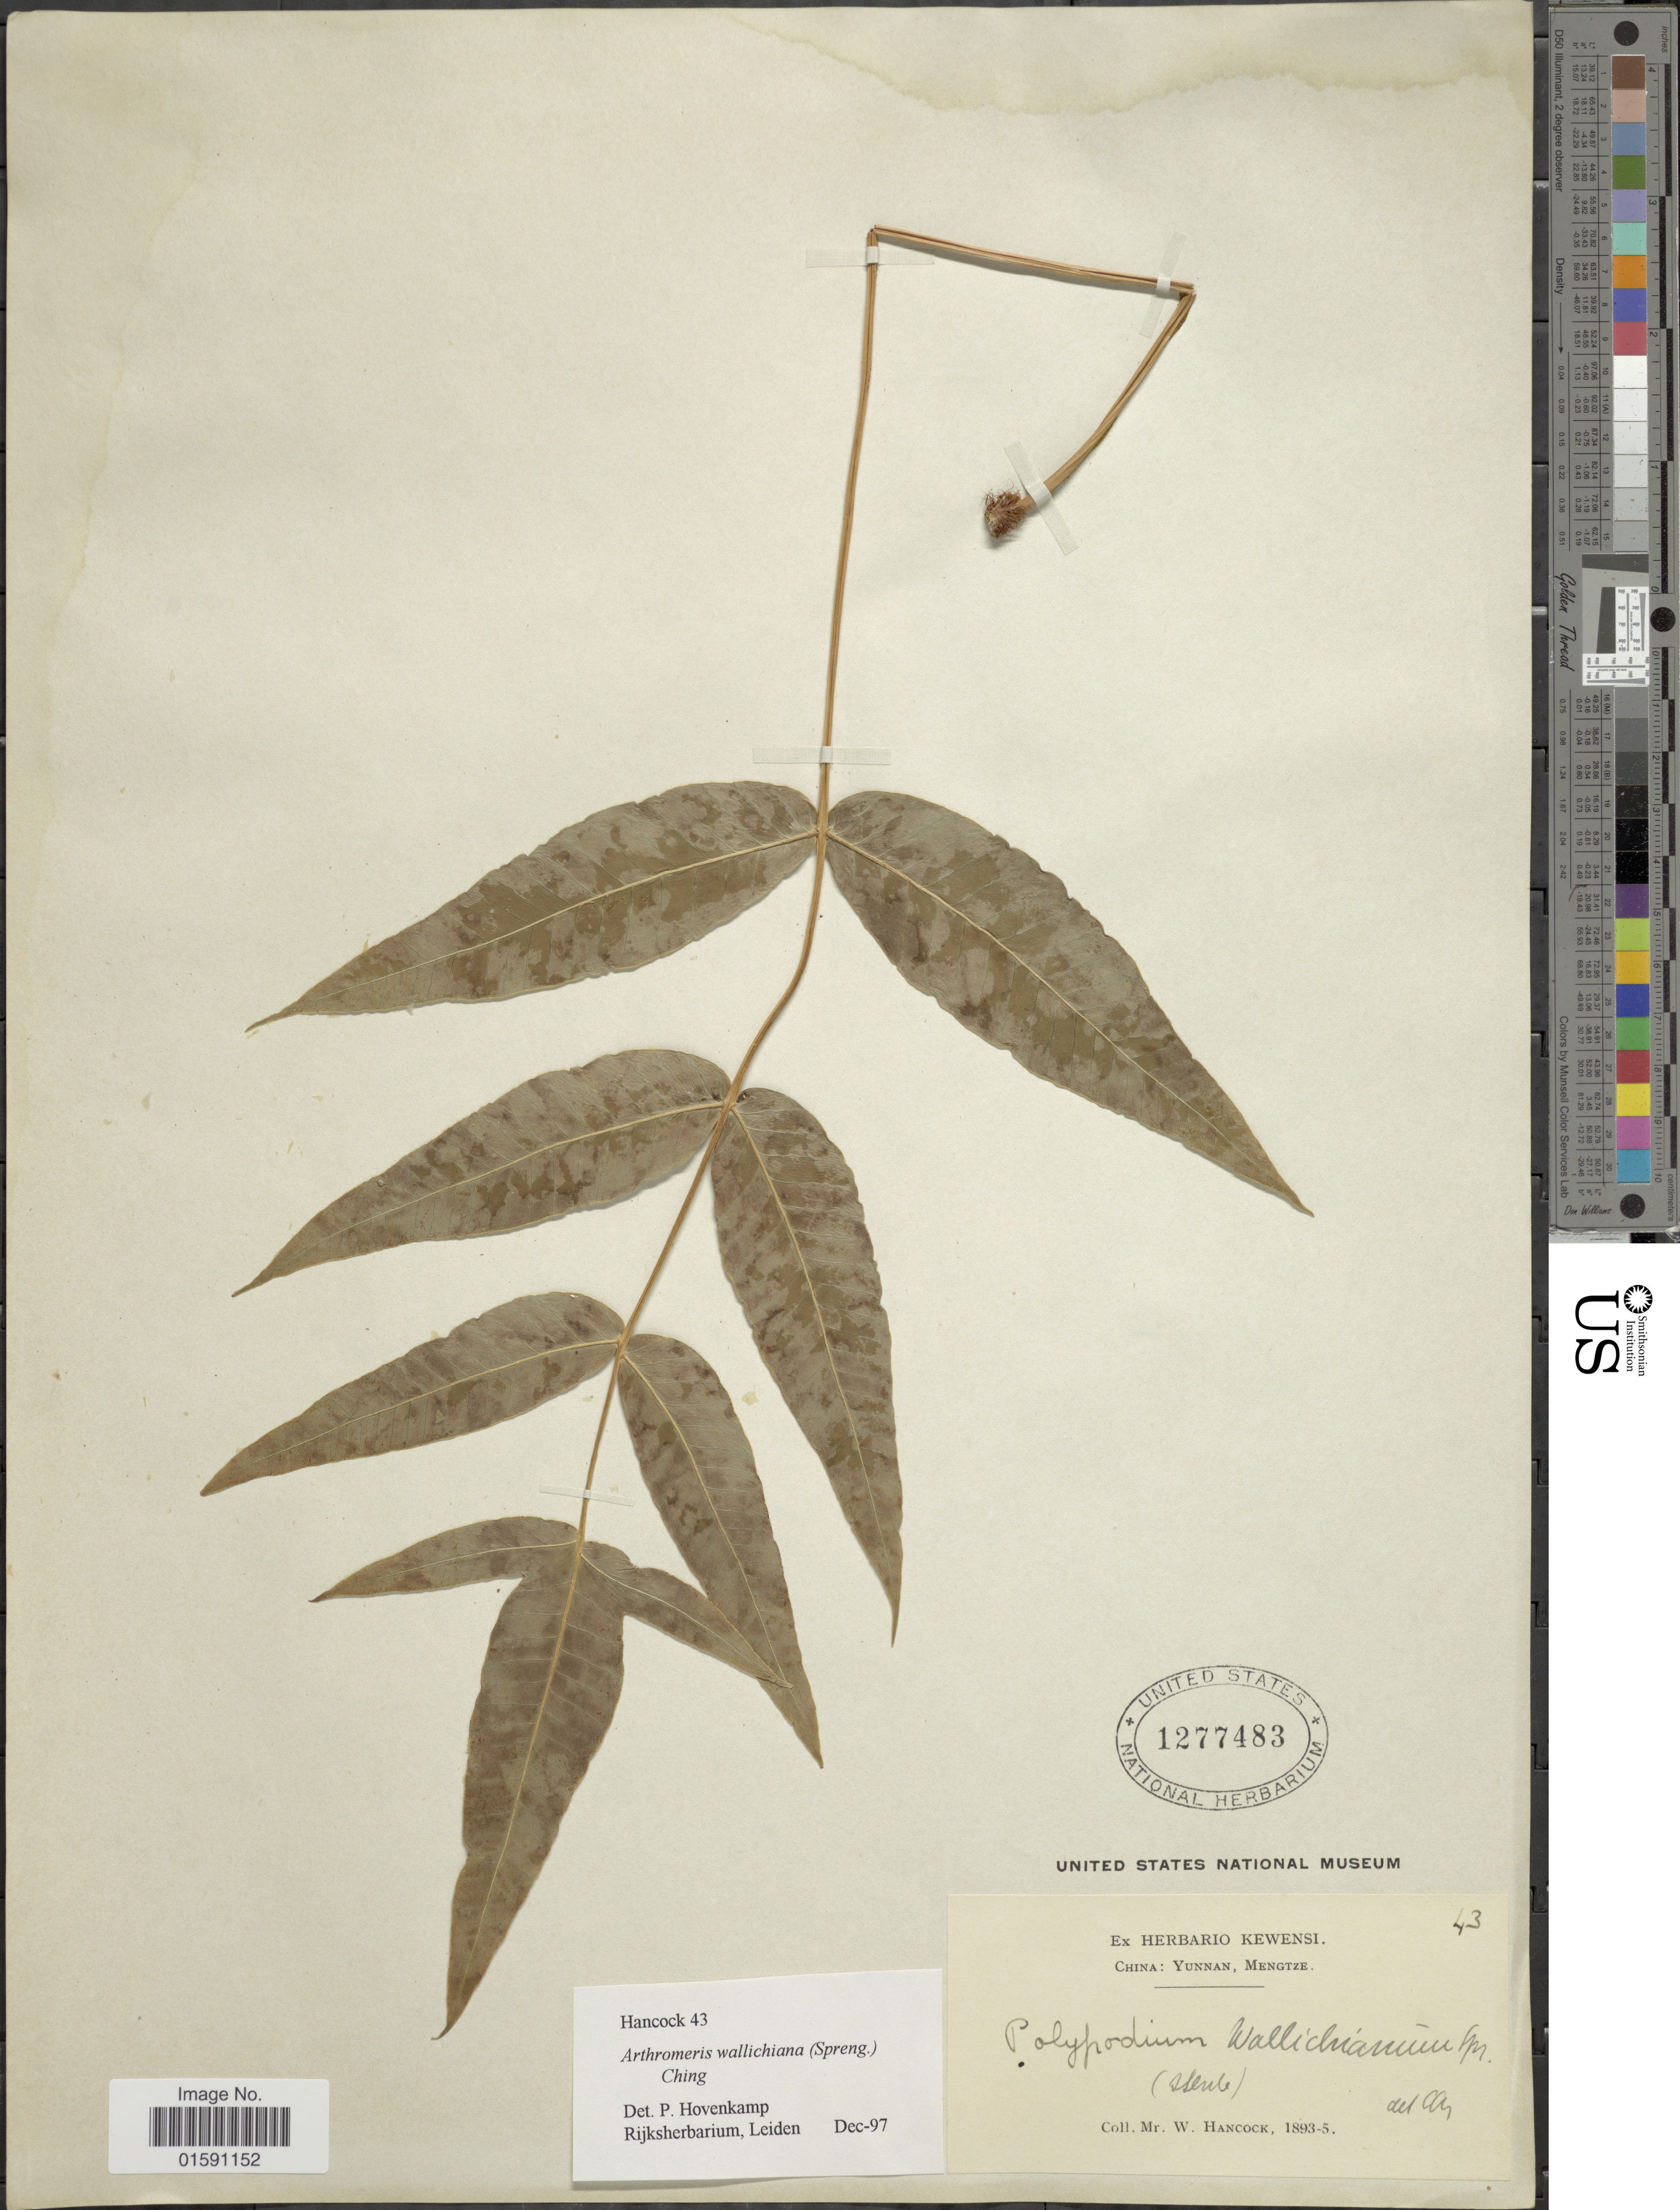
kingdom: Plantae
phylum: Tracheophyta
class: Polypodiopsida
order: Polypodiales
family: Polypodiaceae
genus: Arthromeris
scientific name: Arthromeris wallichiana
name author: (Spreng.) Ching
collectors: W. Hancock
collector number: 43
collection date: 1893/1895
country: China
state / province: Yunnan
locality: Mengtze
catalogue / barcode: US 1277483